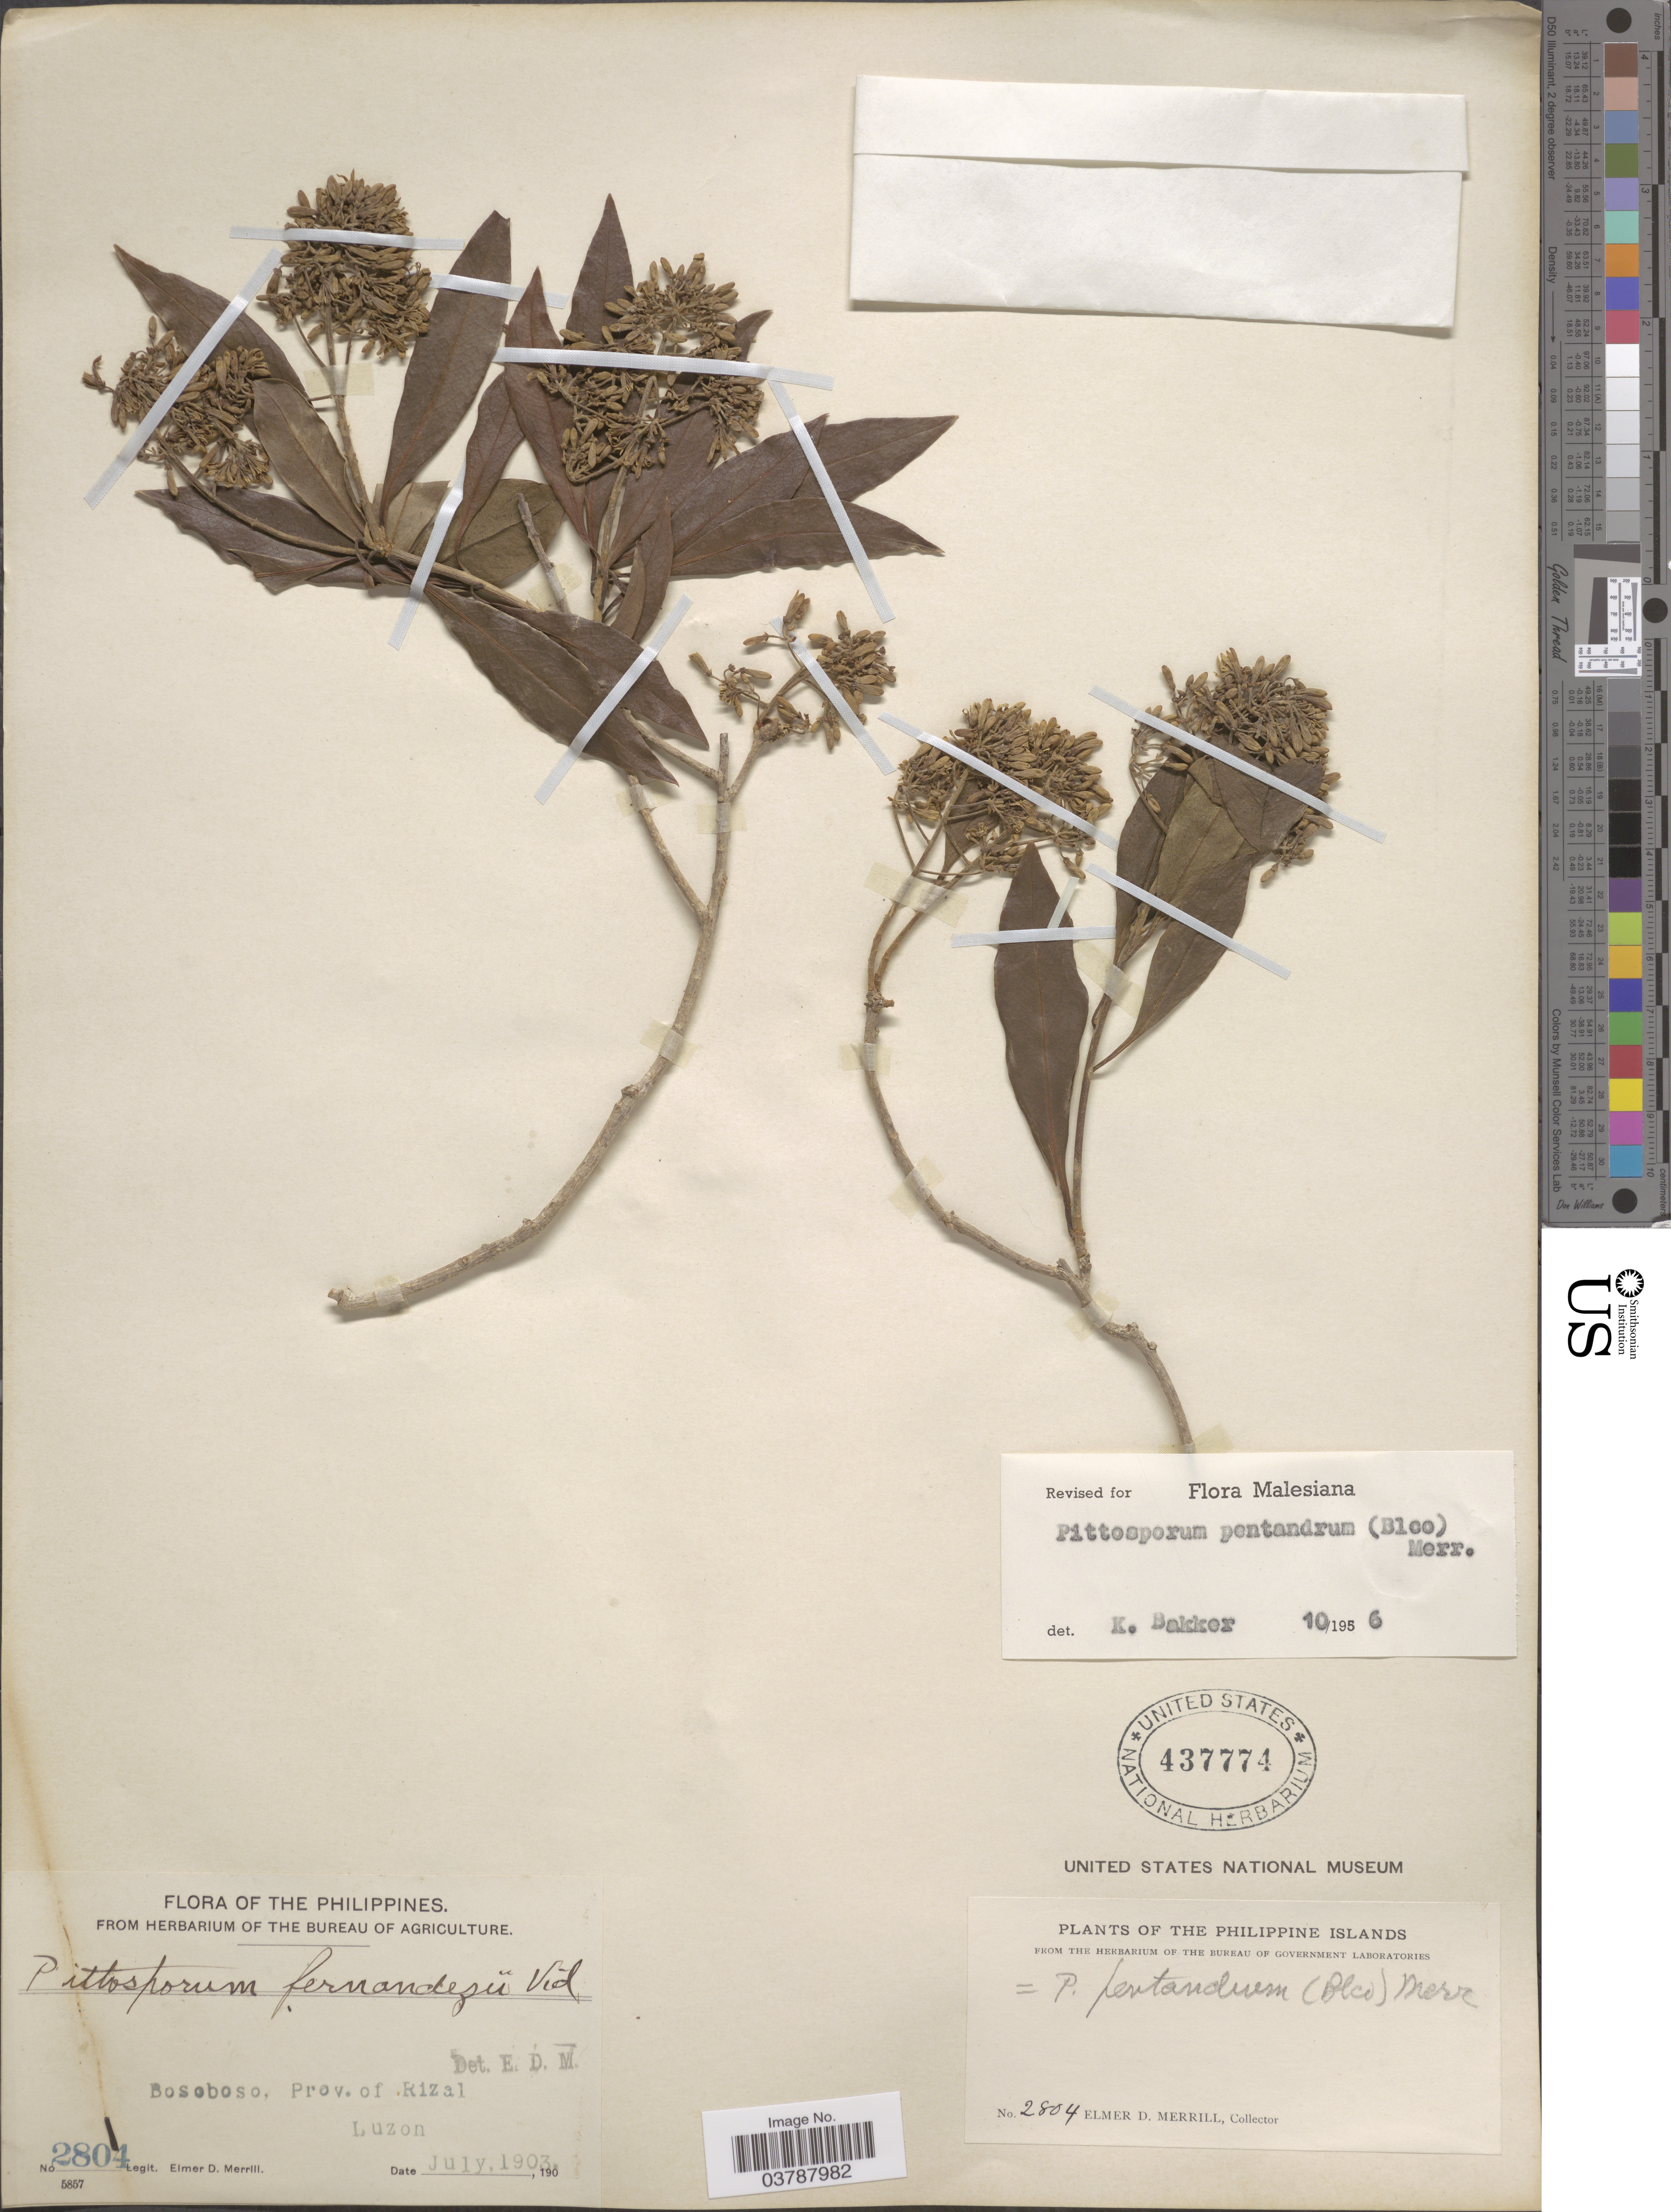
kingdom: Plantae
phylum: Tracheophyta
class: Magnoliopsida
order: Apiales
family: Pittosporaceae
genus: Pittosporum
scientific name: Pittosporum pentandrum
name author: (Blanco) Merr.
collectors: E. D. Merrill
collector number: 2804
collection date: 1903-07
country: Philippines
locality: Bosoboso, Prov. of Rizal, Luzon.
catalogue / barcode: US 437774